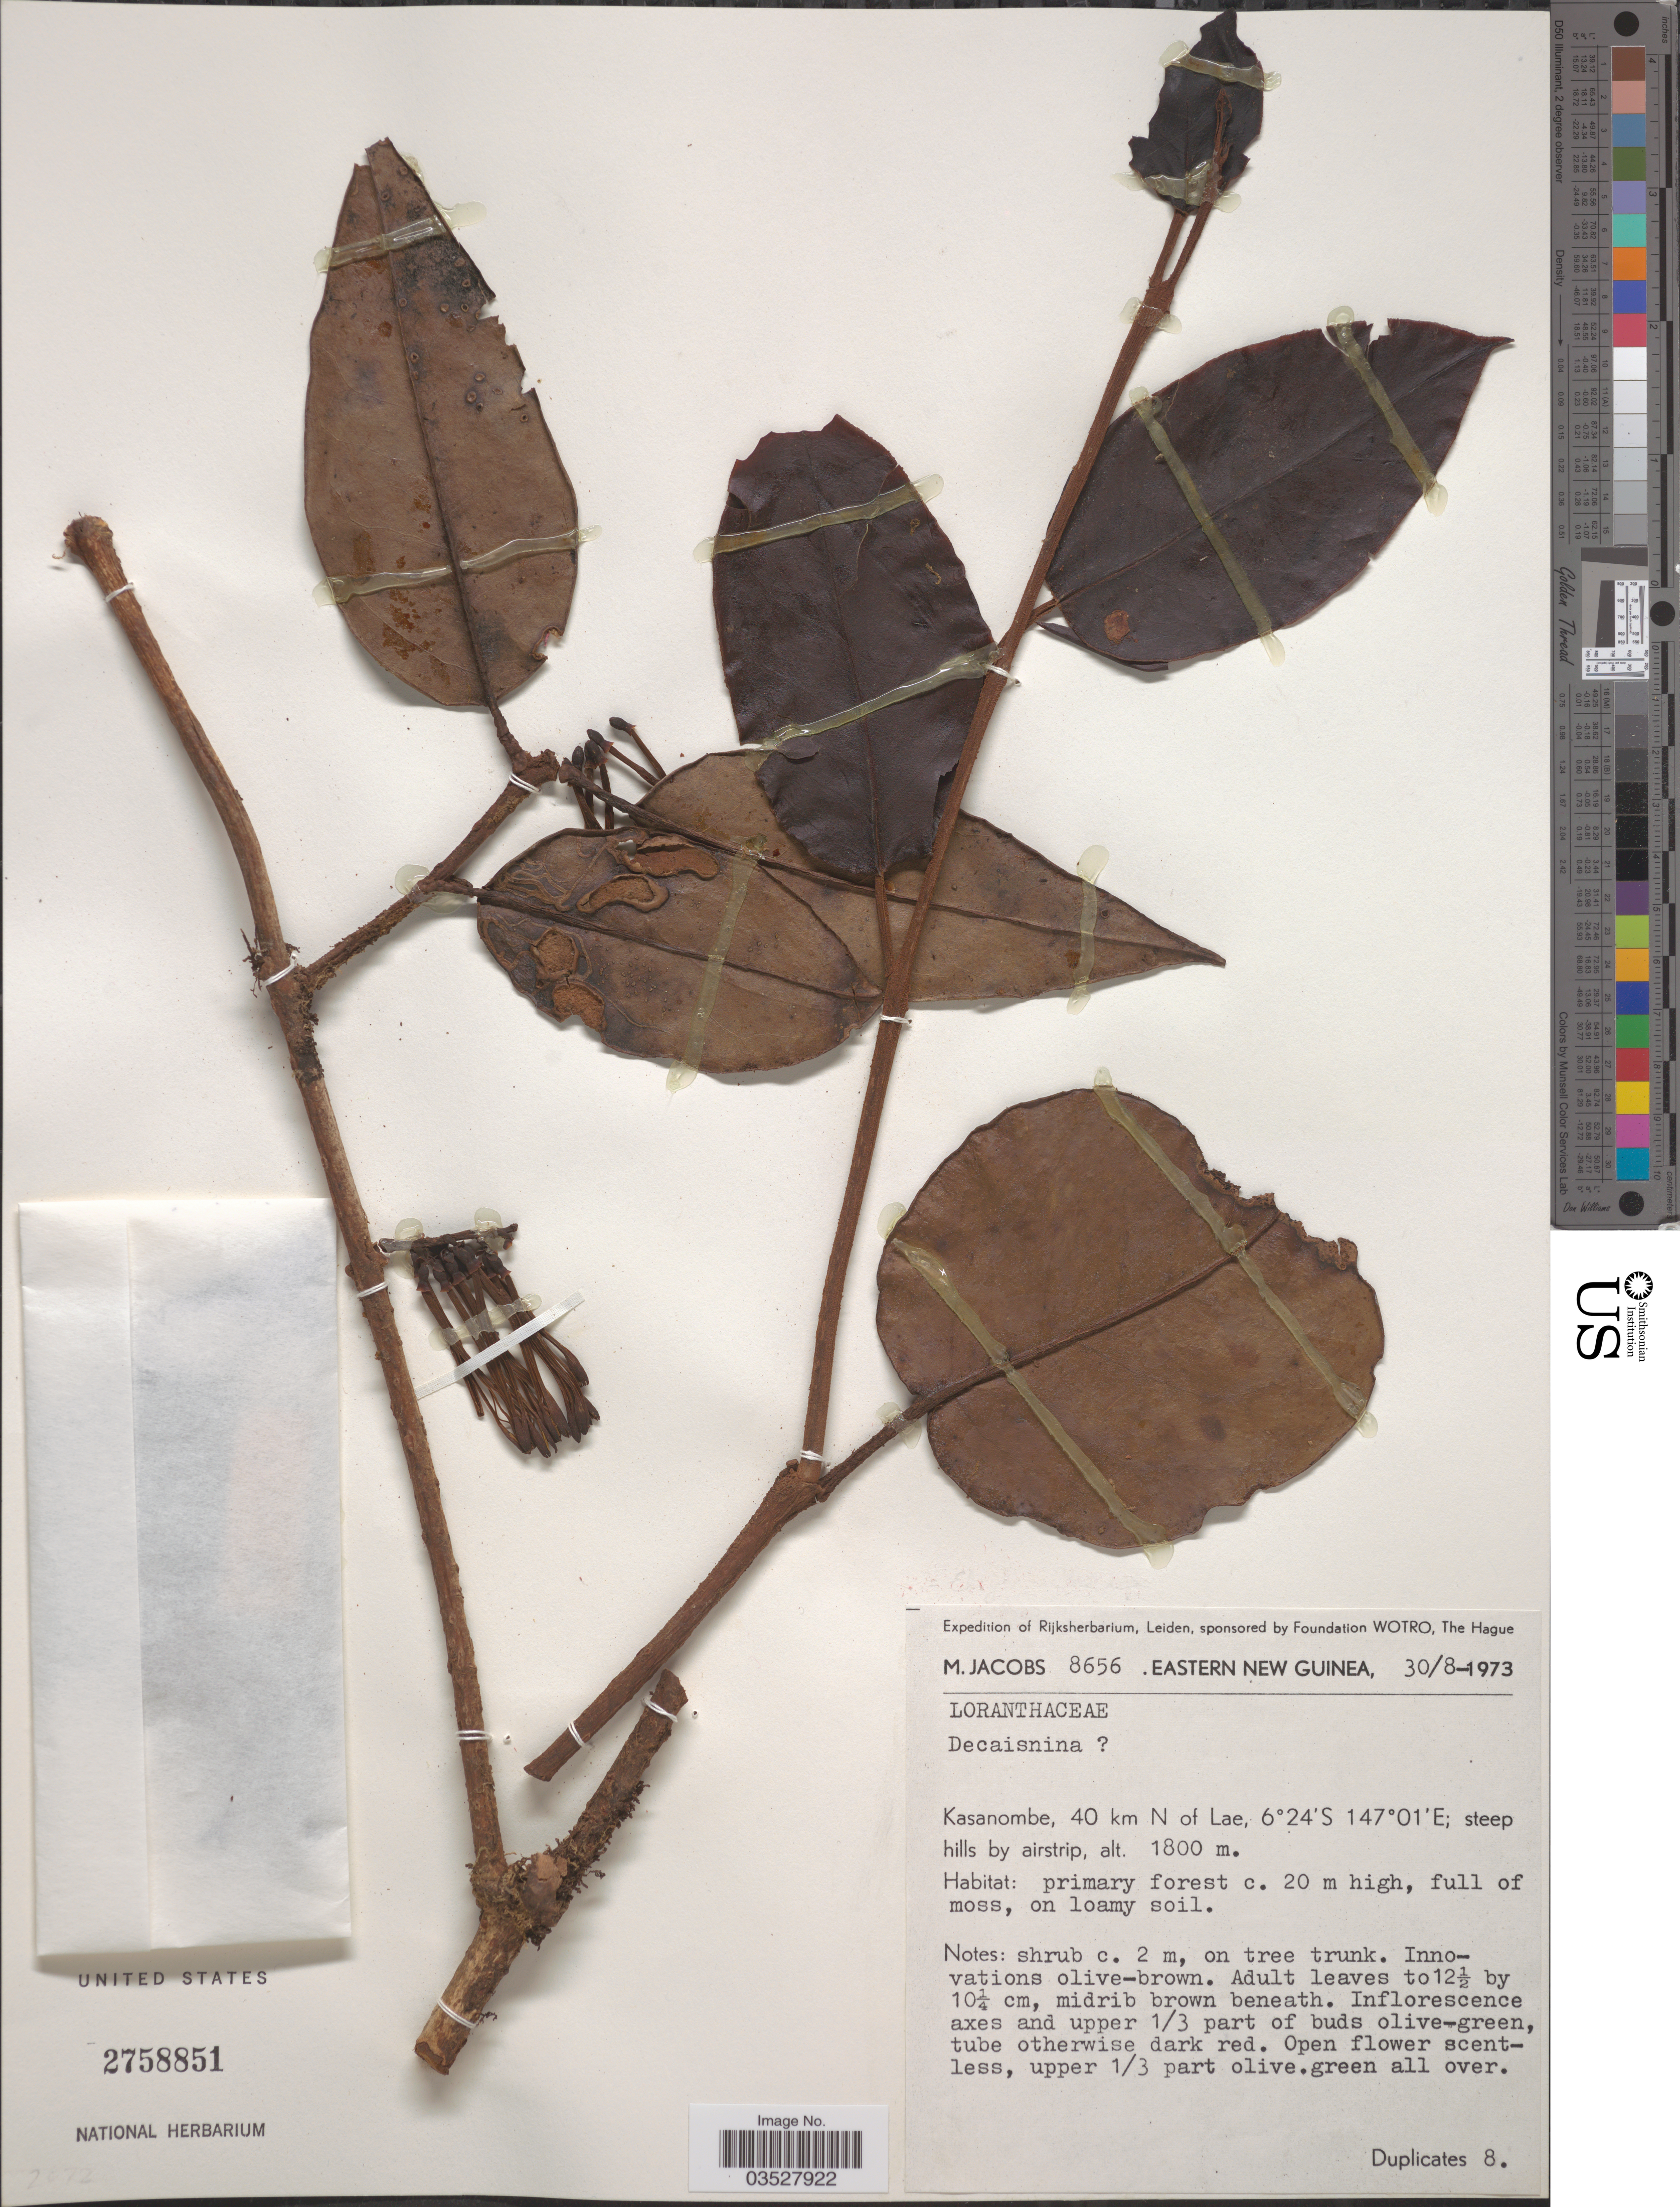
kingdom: Plantae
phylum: Tracheophyta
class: Magnoliopsida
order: Santalales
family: Loranthaceae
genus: Decaisnina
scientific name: Decaisnina sp.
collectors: M. Jacobs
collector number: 8656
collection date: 1973-08-30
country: Papua New Guinea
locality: Eastern New Guinea. Kasanombe, 40 km N of Lae.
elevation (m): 1800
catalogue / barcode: US 2758851